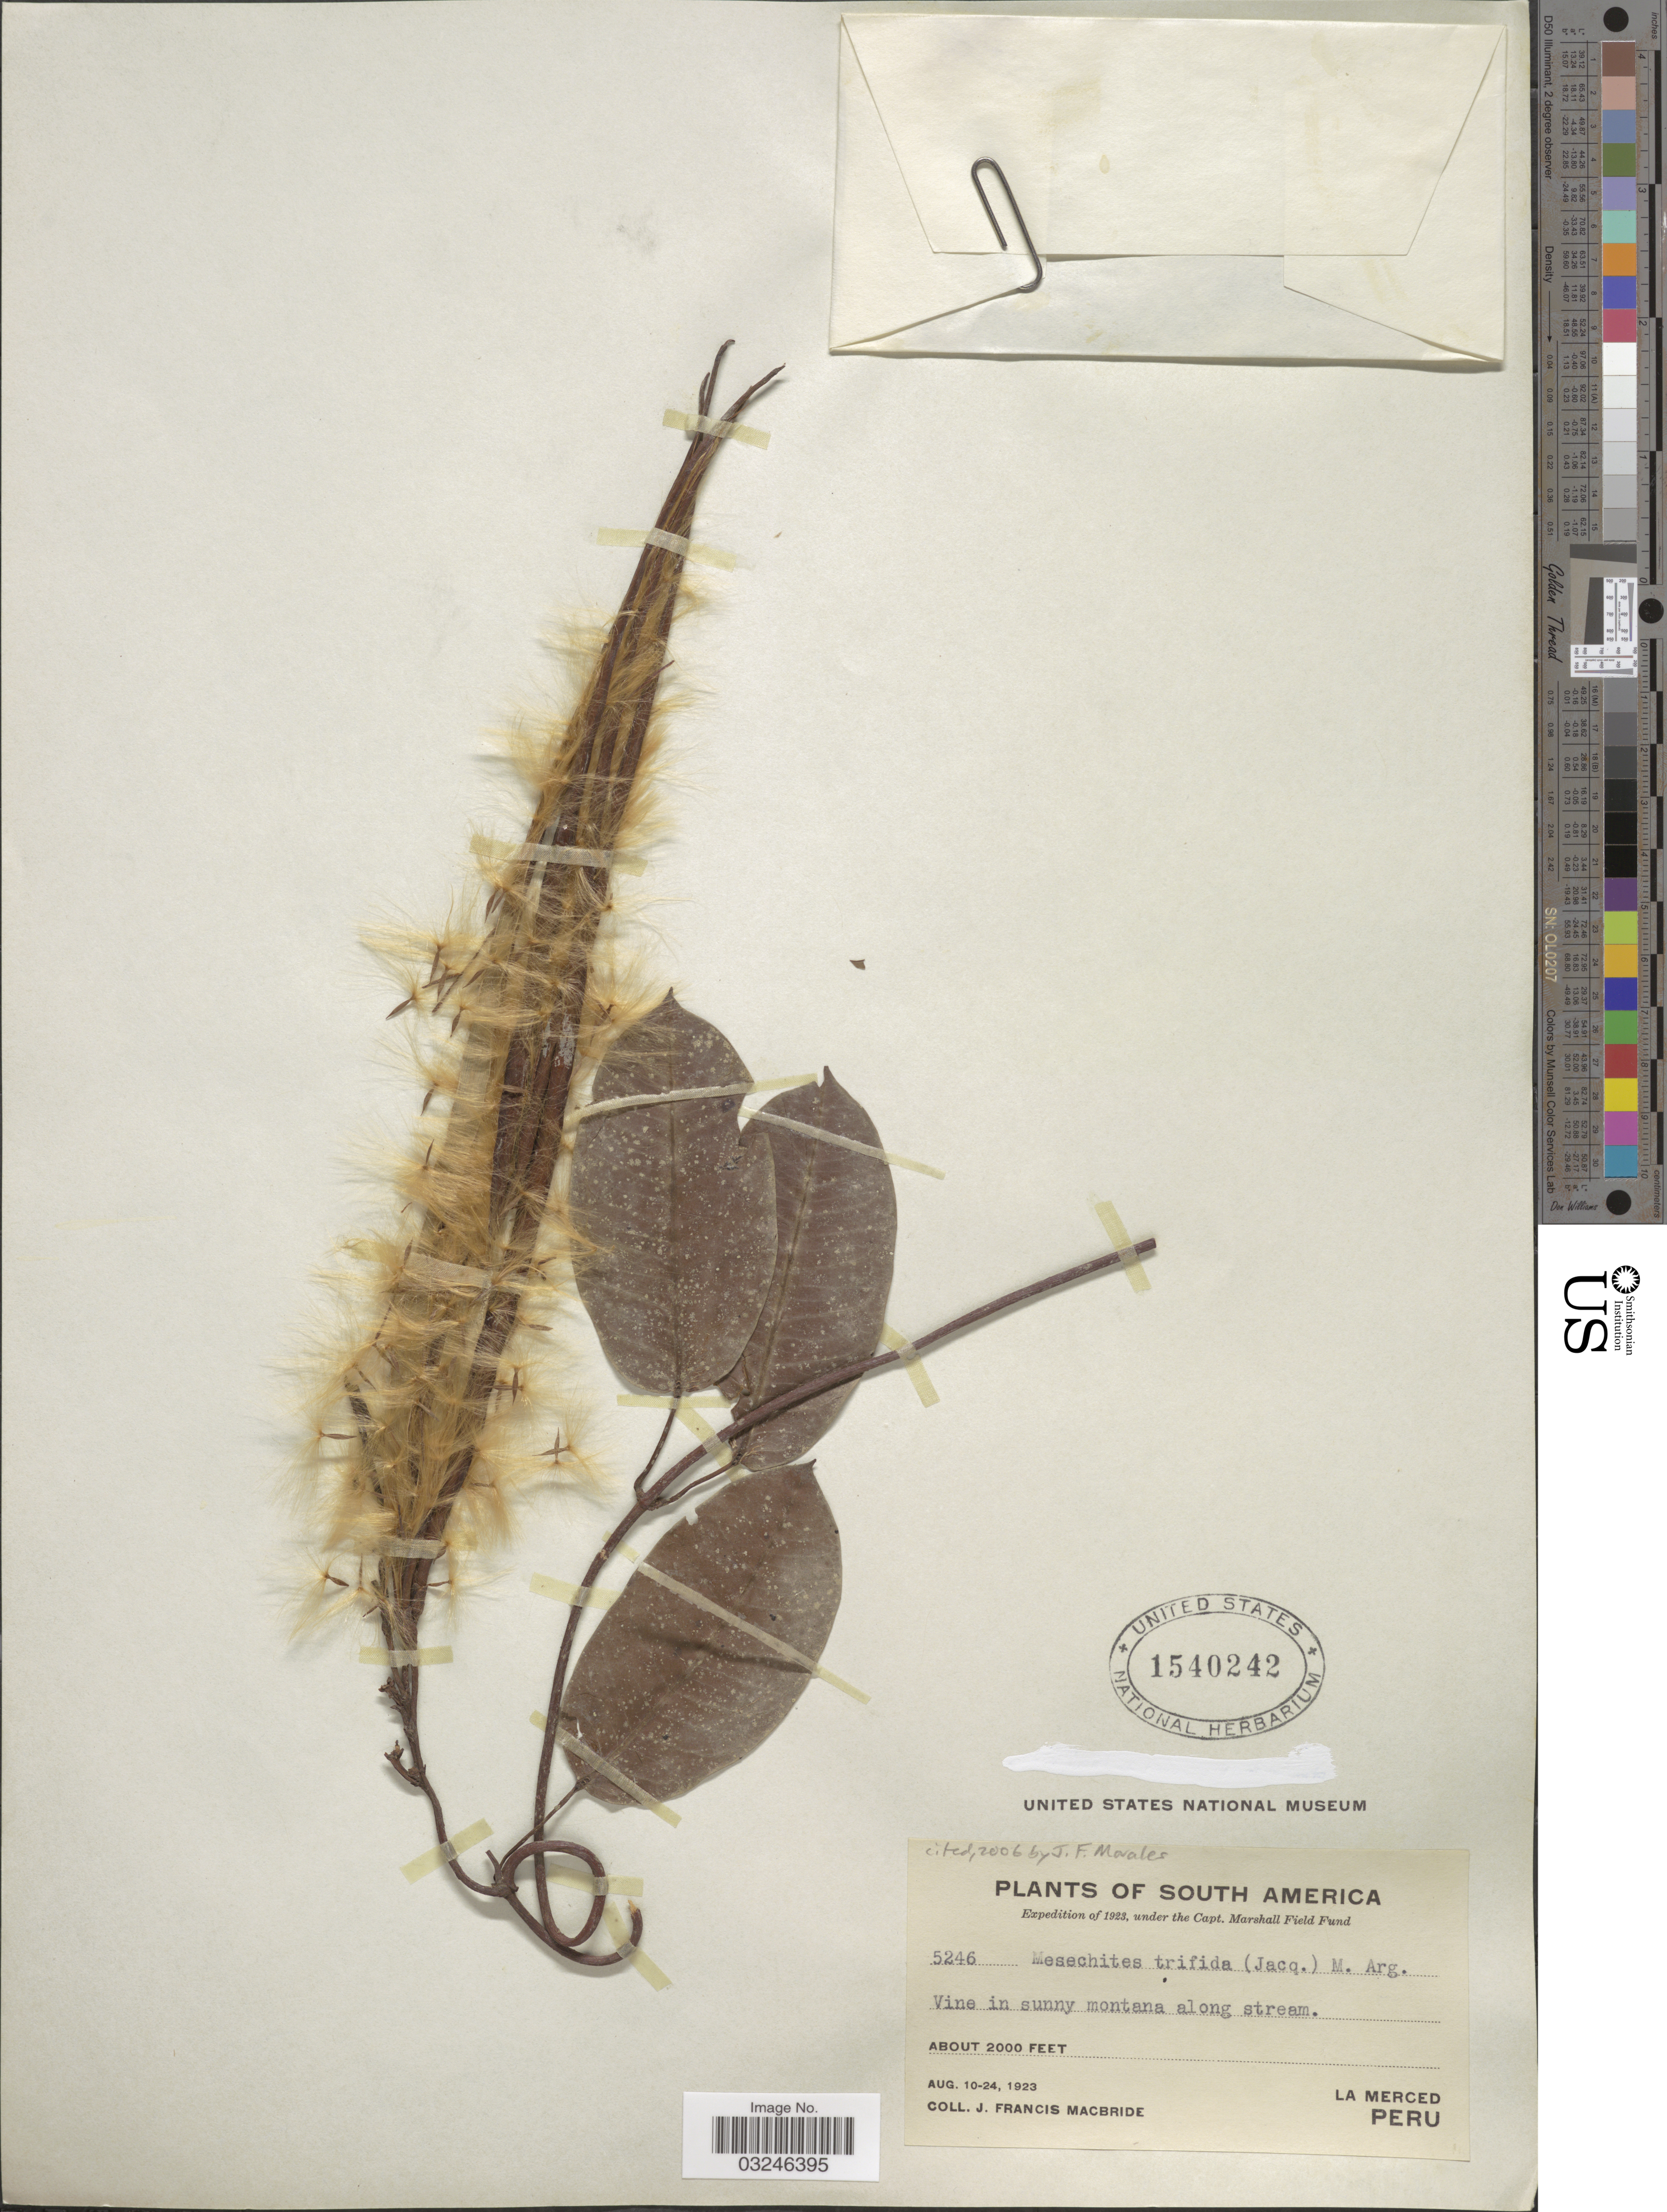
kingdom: Plantae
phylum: Tracheophyta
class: Magnoliopsida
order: Gentianales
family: Apocynaceae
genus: Mesechites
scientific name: Mesechites trifidus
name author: (Jacq.) Müll. Arg.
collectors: J. F. Macbride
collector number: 5246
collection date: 1923-08-10/1923-08-24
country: Peru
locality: La Merced.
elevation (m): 610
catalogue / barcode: US 1540242